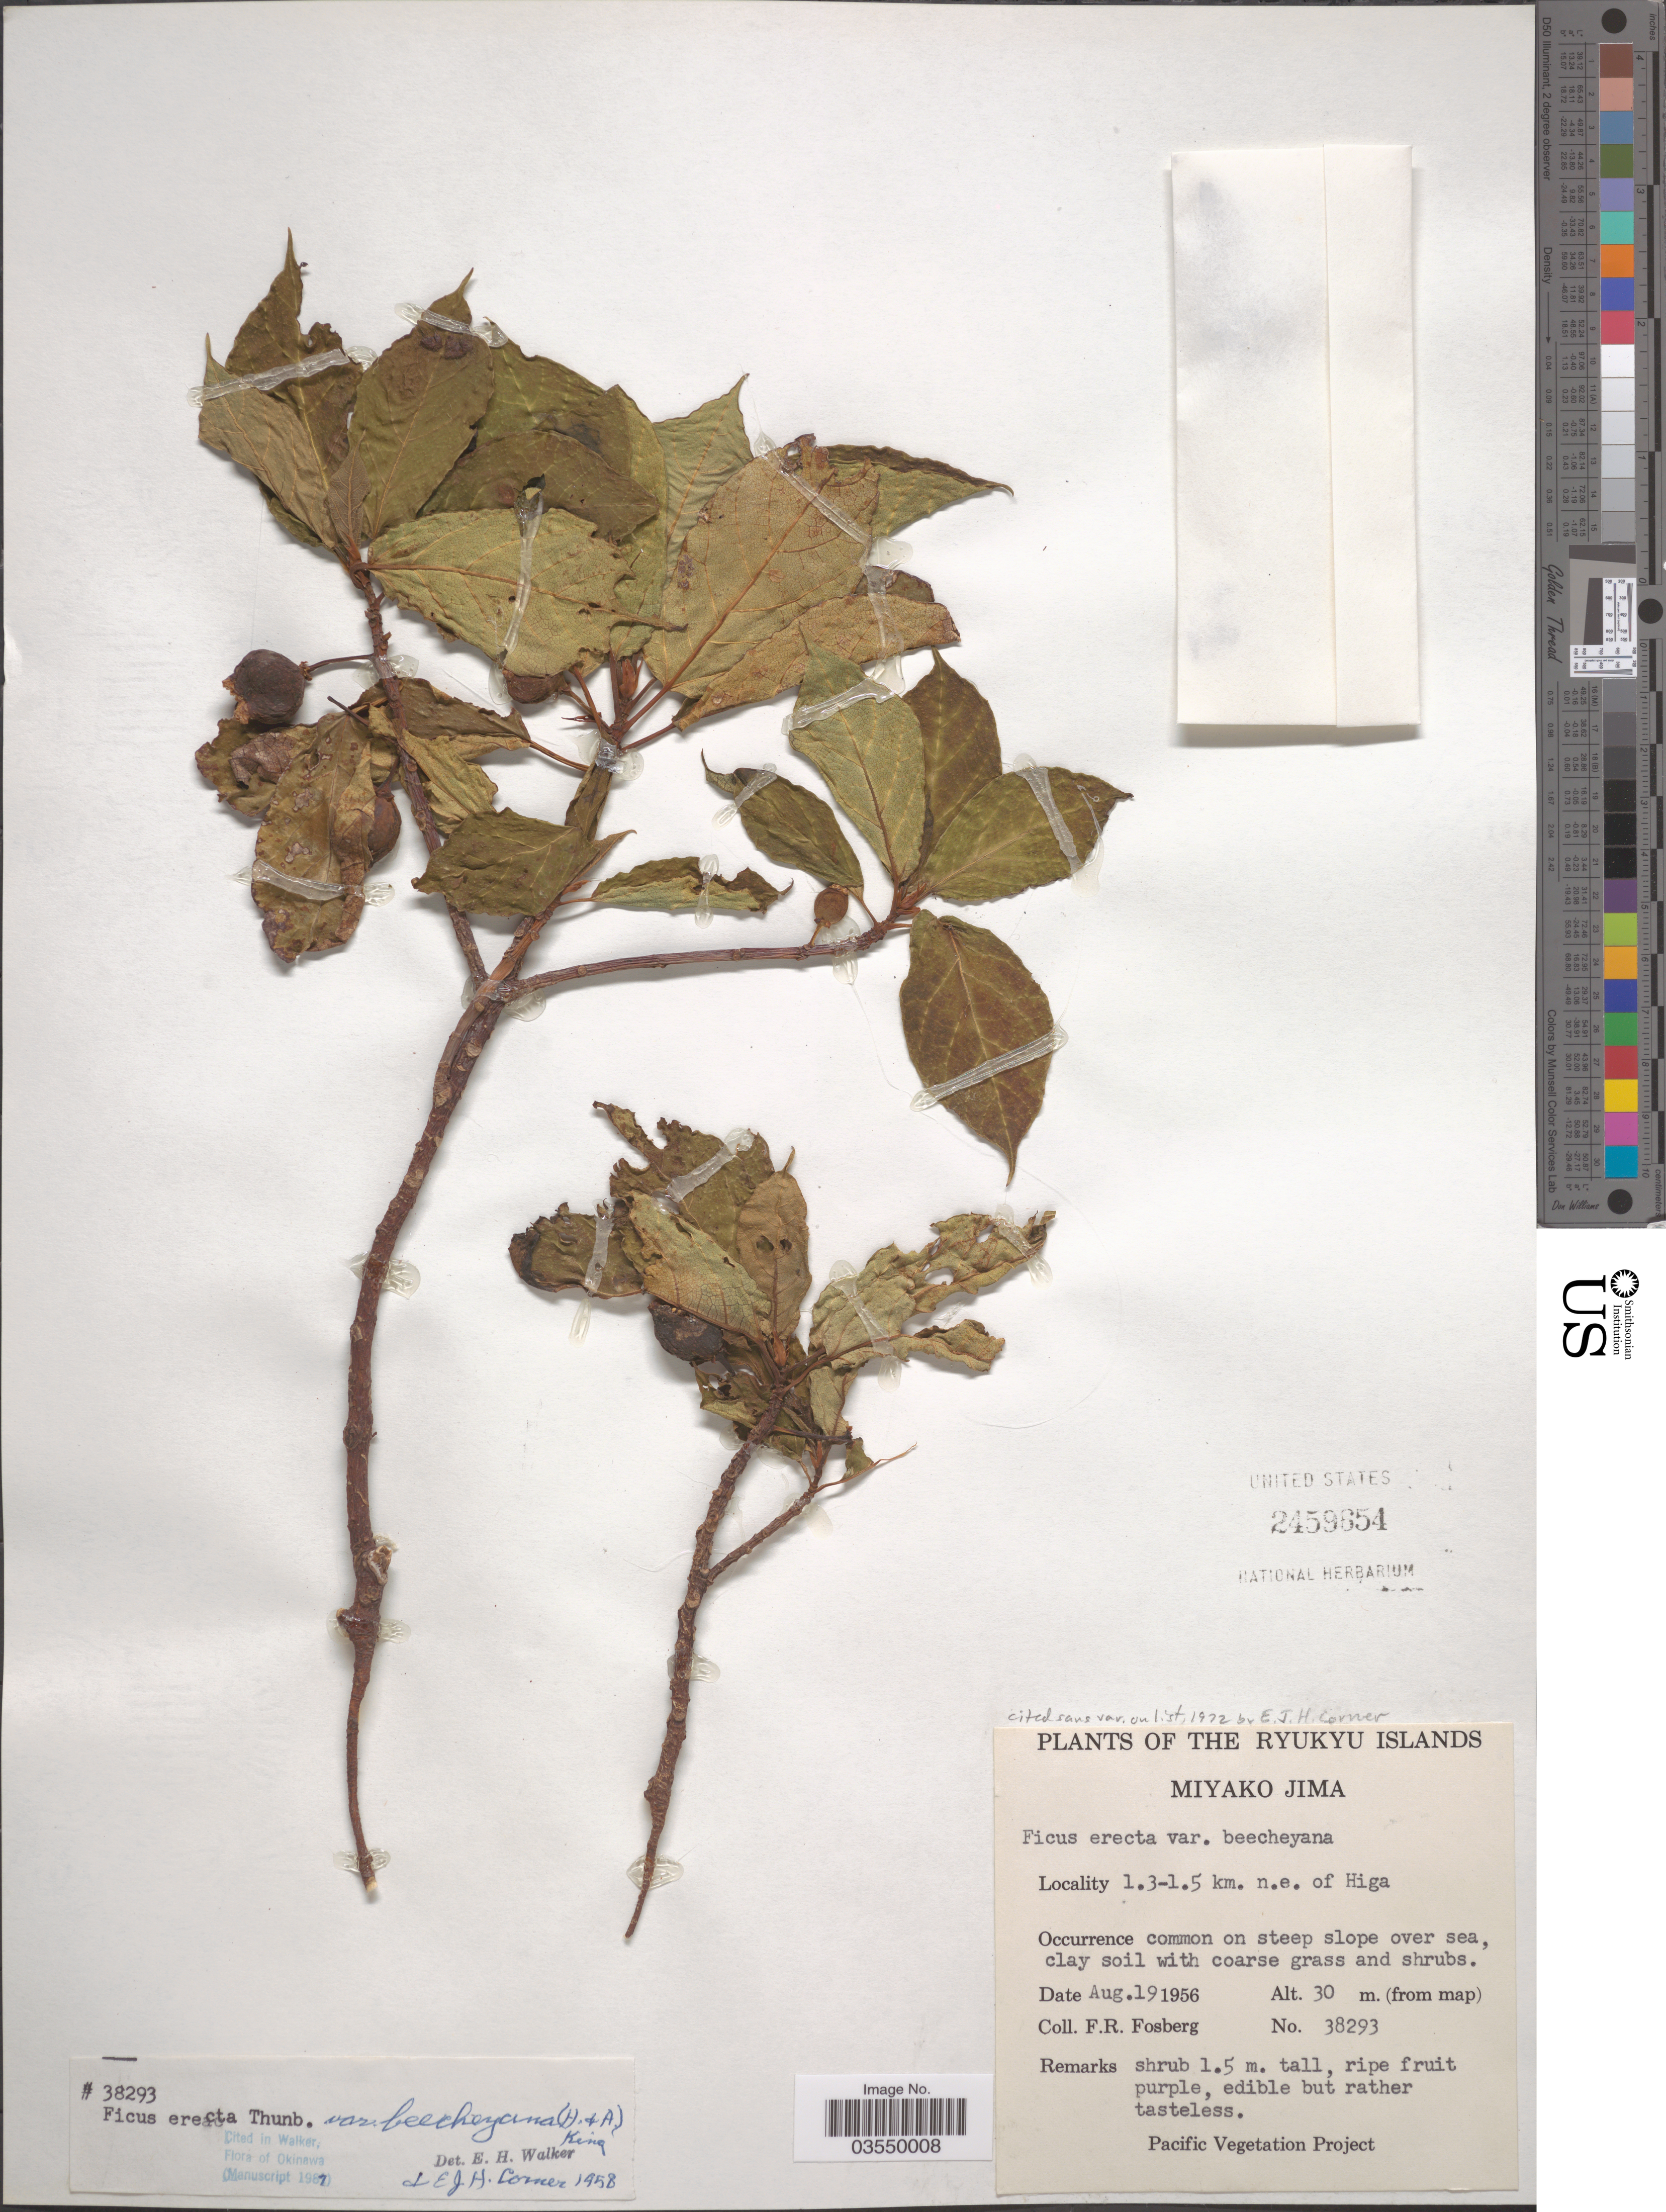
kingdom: Plantae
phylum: Tracheophyta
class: Magnoliopsida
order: Rosales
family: Moraceae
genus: Ficus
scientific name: Ficus erecta var. erecta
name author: Thunb.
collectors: F. R. Fosberg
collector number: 38293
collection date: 1956-08-19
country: Japan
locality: The Ryukyu Islands. Miyako Jima. 1.3-1.5 km. n.e. of Higa.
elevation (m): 30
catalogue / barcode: US 2459654